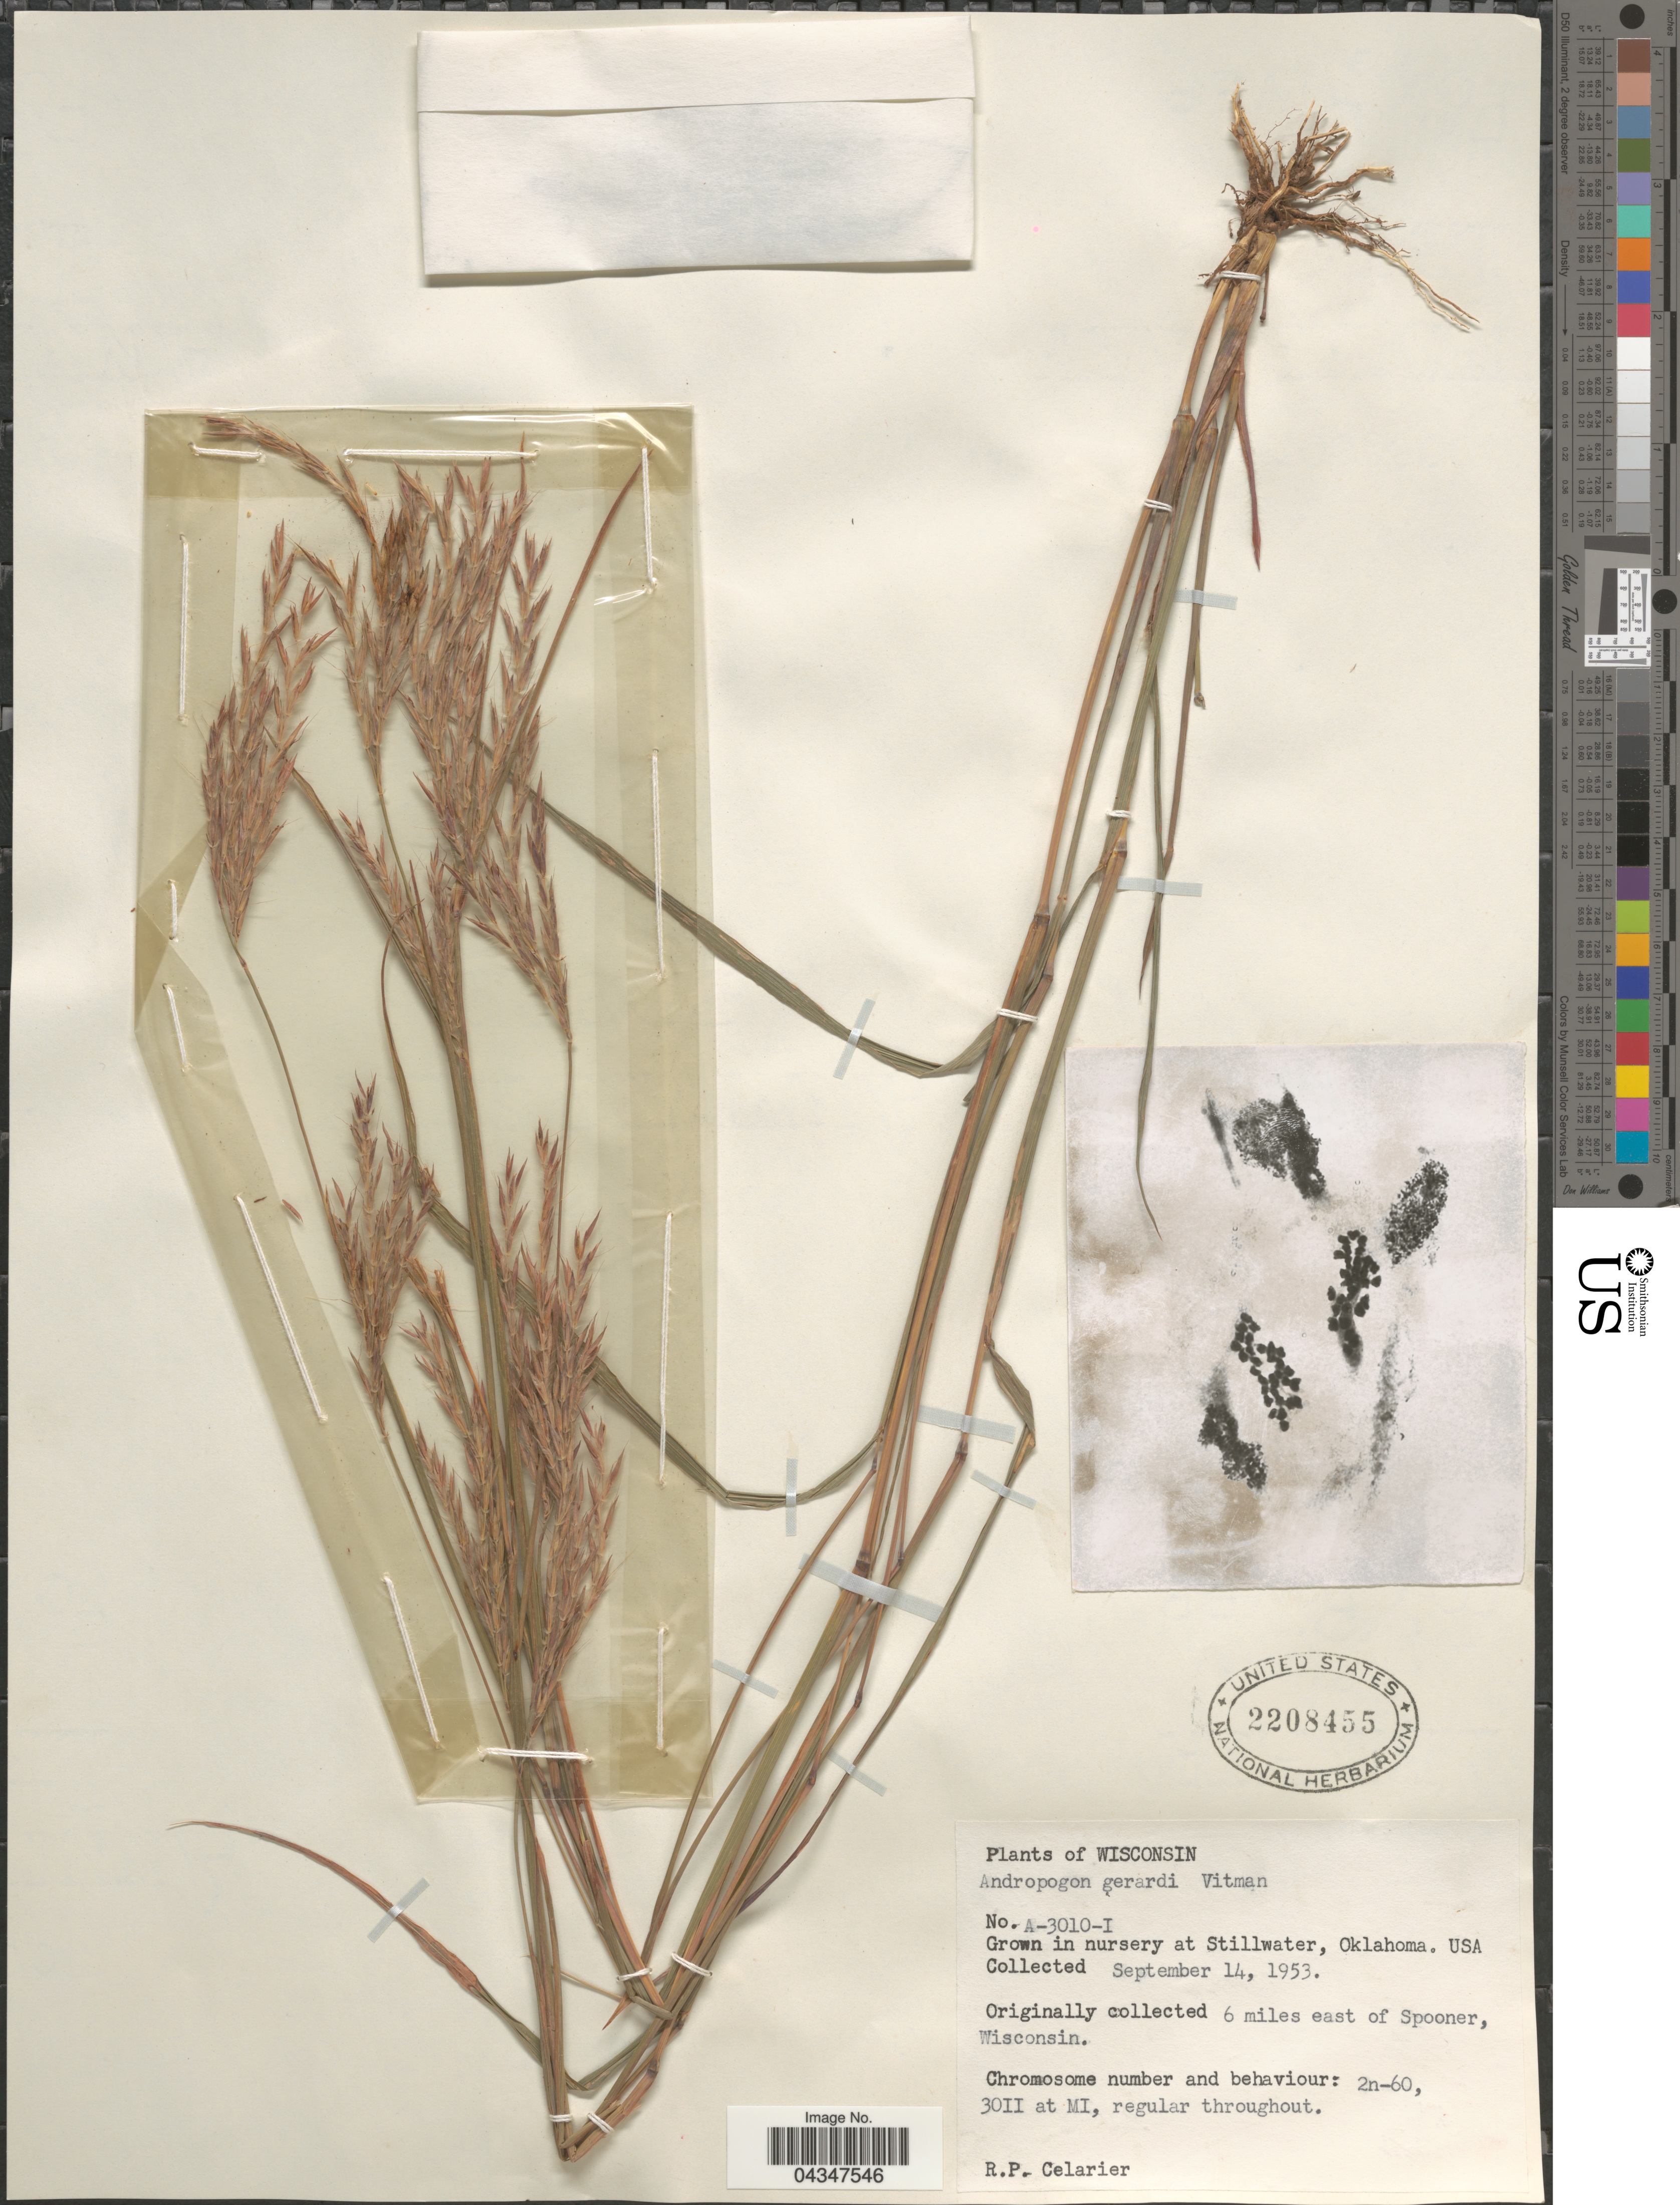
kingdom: Plantae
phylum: Tracheophyta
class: Liliopsida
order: Poales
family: Poaceae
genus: Andropogon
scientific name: Andropogon gerardii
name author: Vitman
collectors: R. Celarier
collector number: A-3010-I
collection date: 1953-09-14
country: United States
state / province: Oklahoma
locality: In nursery at Stillwater.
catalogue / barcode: US 2208455